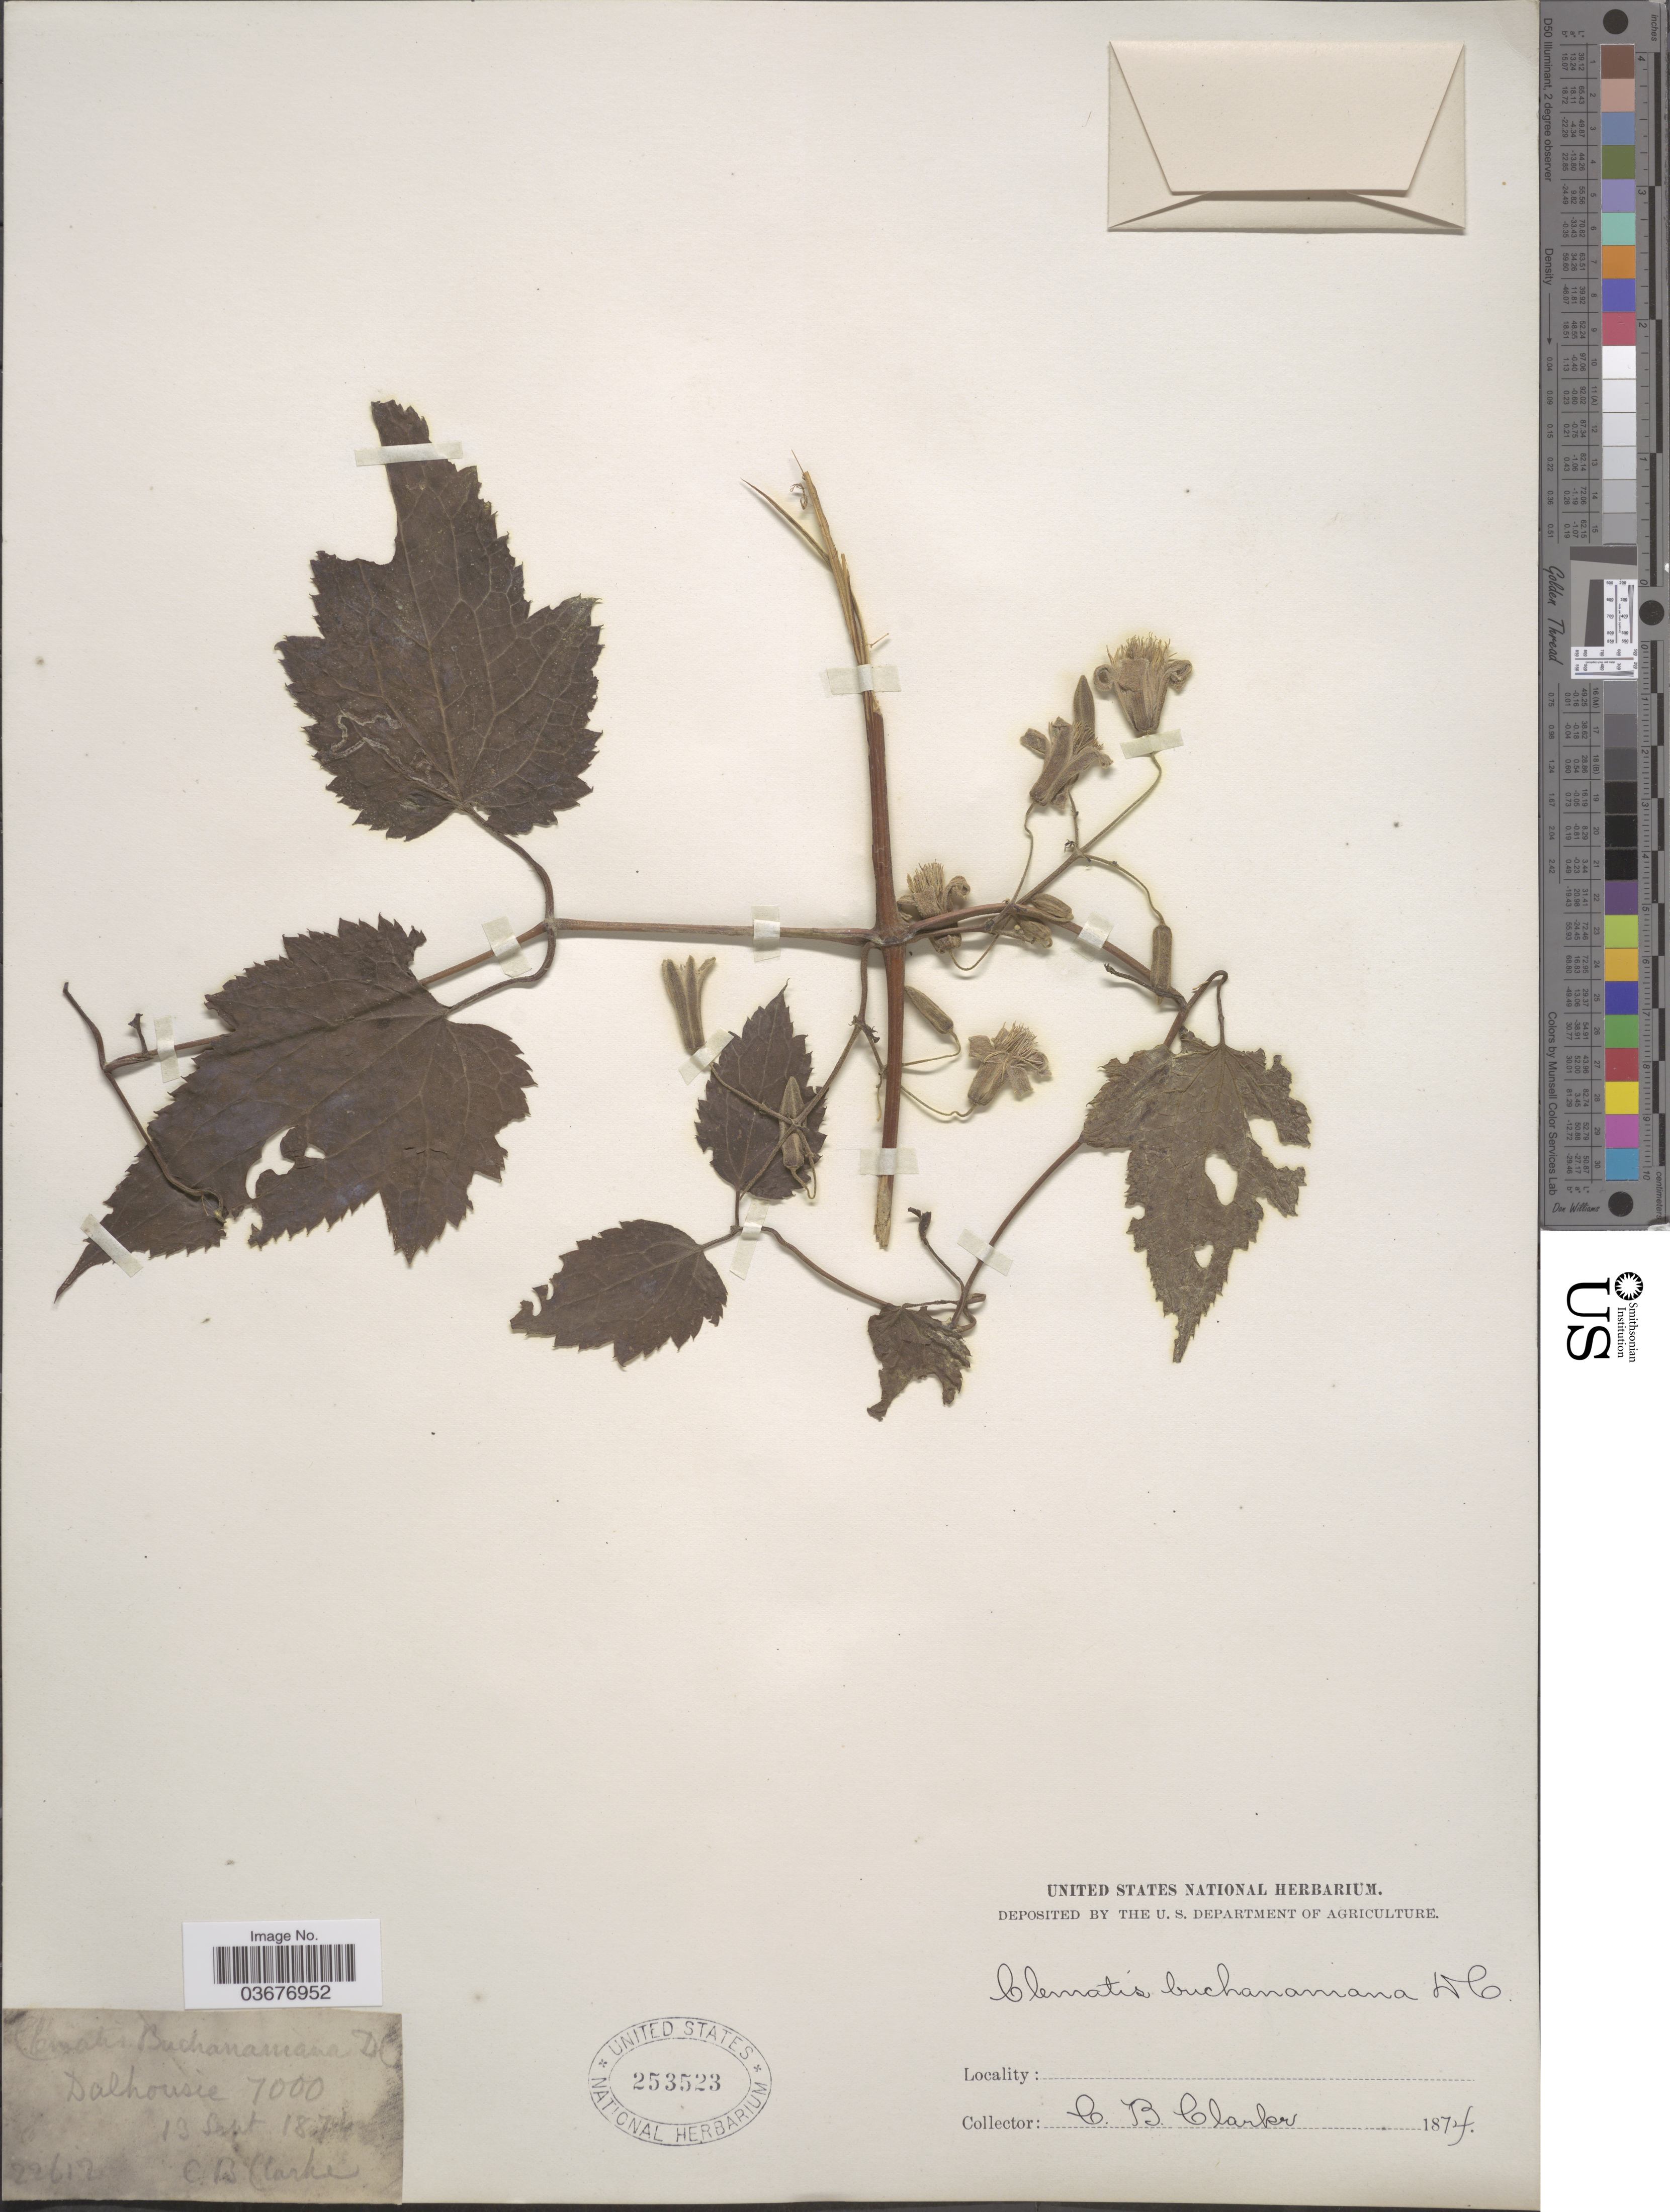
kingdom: Plantae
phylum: Tracheophyta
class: Magnoliopsida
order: Ranunculales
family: Ranunculaceae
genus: Clematis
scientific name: Clematis buchananiana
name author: DC.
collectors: C. B. Clarke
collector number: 22612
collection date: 1874-09-13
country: India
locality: Dalhousie.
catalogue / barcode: US 253523